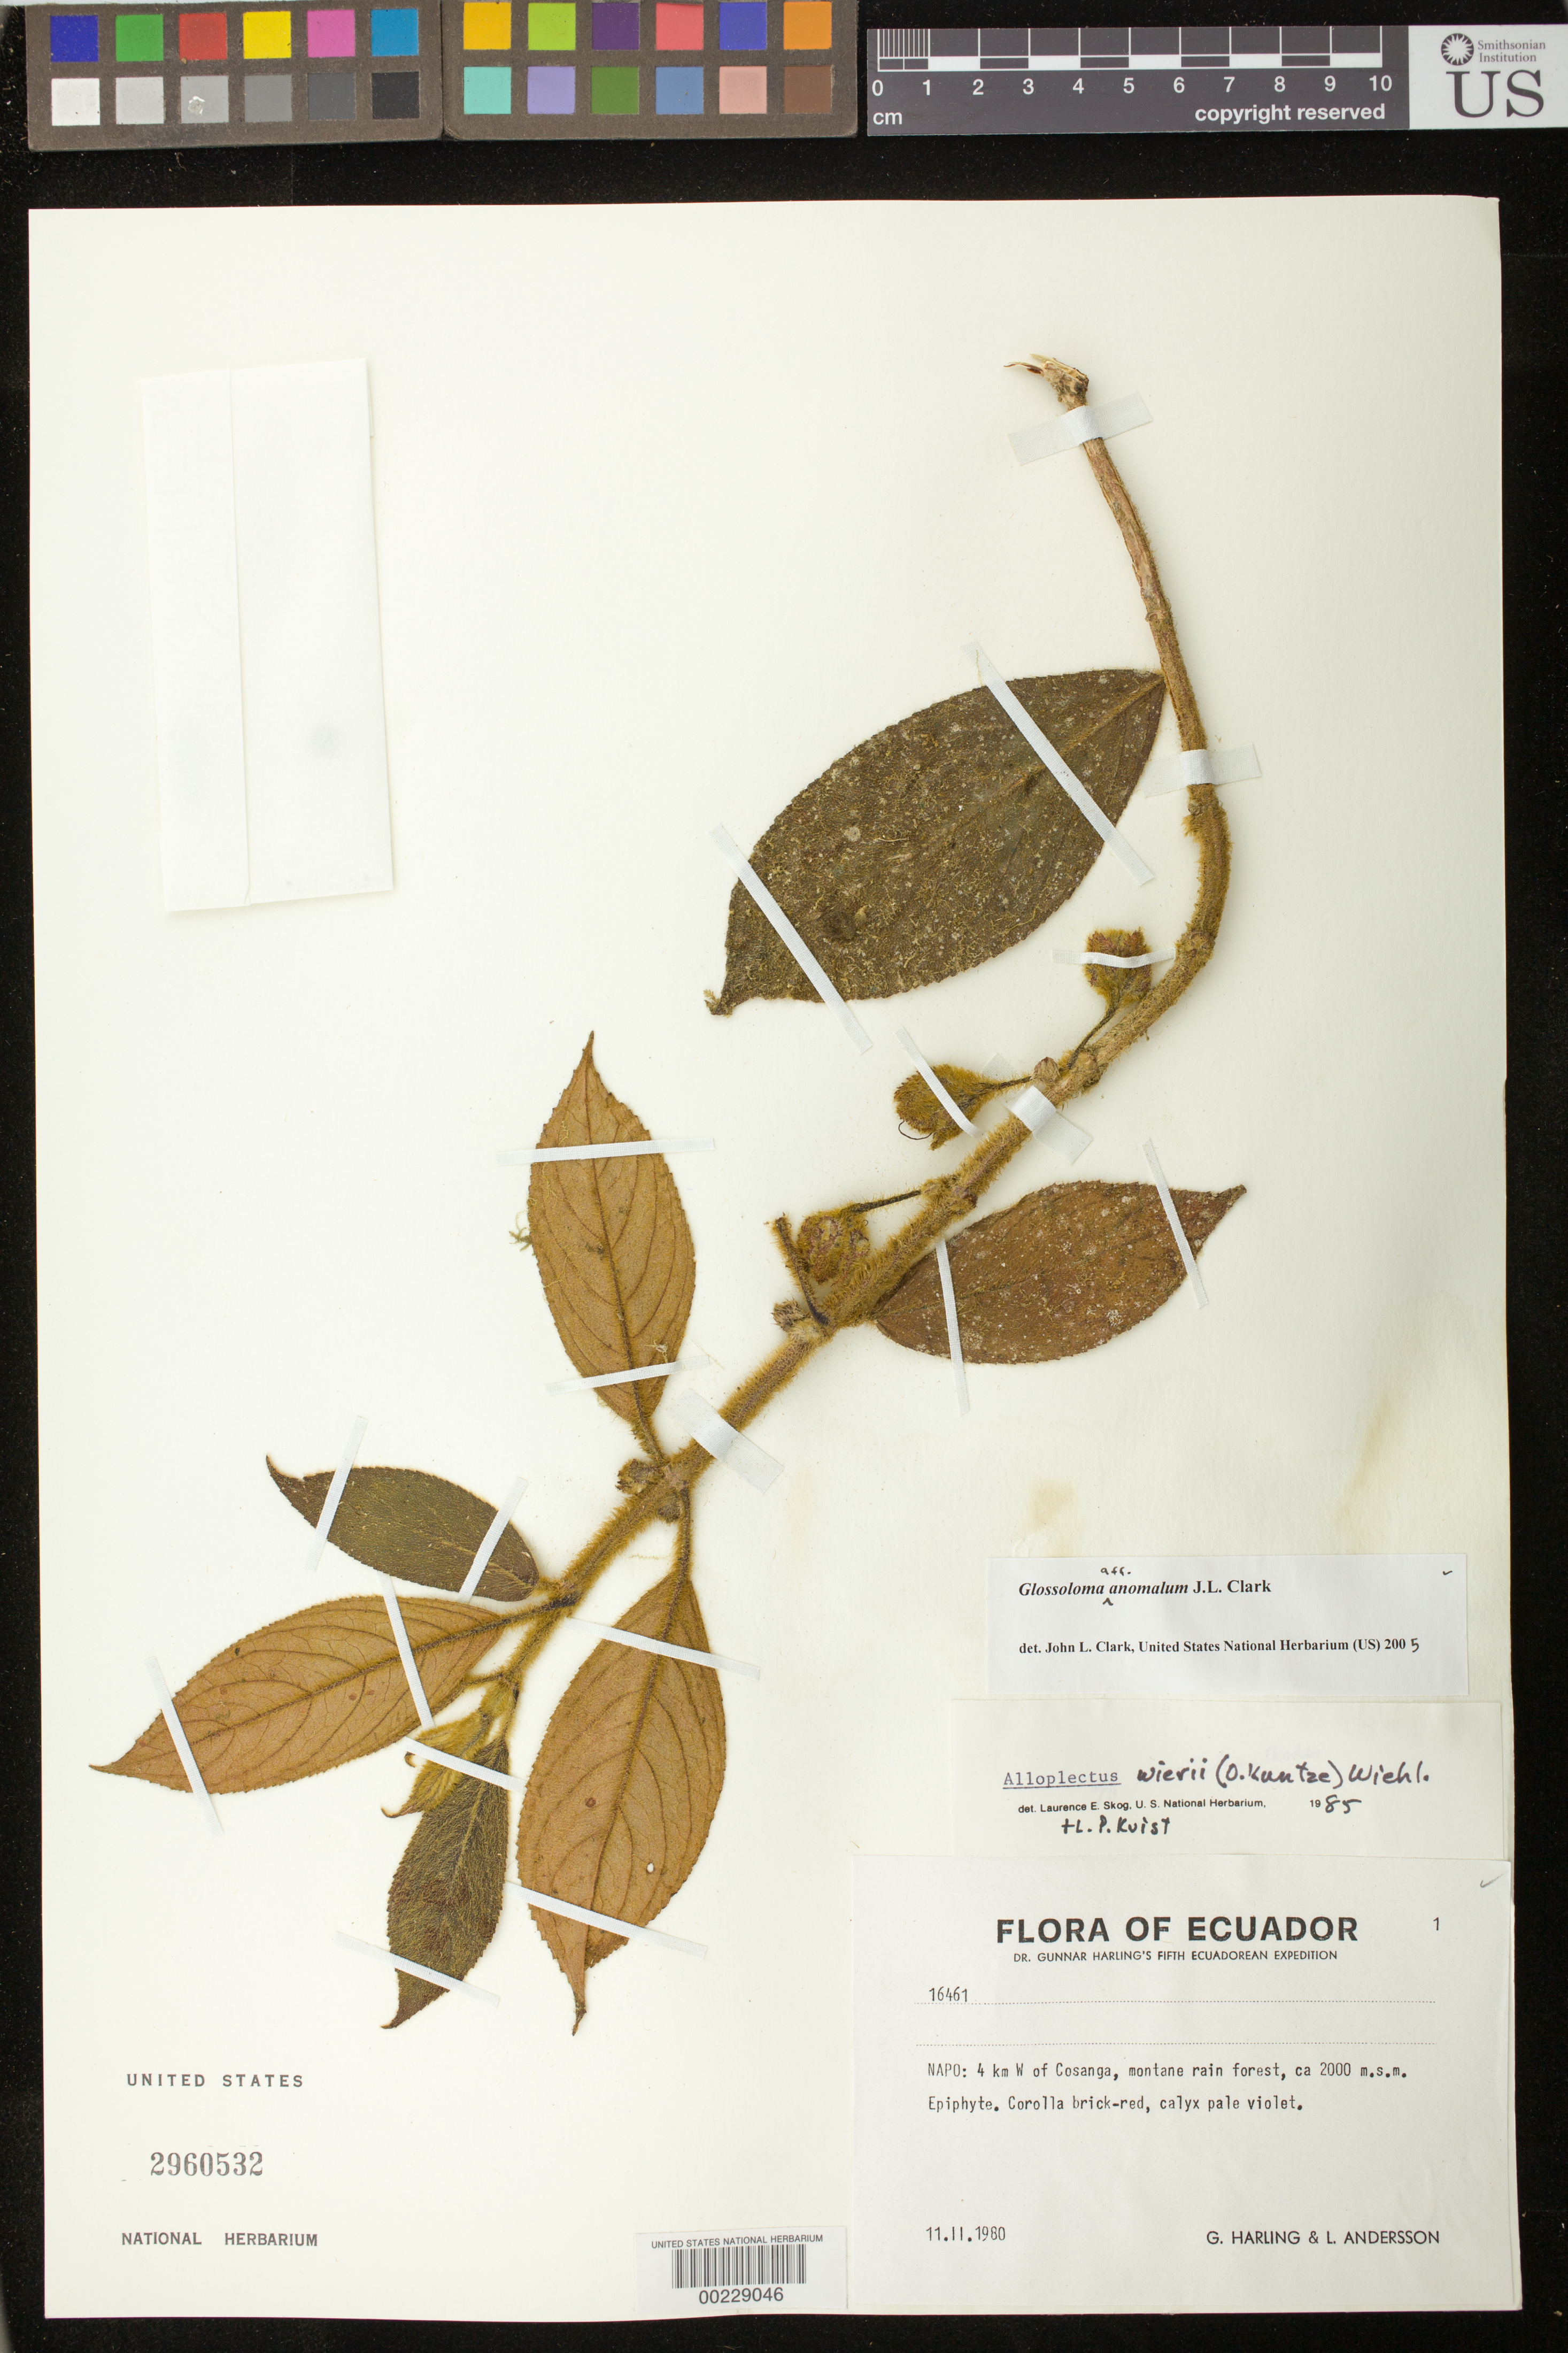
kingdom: Plantae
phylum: Tracheophyta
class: Magnoliopsida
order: Lamiales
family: Gesneriaceae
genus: Glossoloma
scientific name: Glossoloma anomalum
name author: J.L. Clark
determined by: Clark, J. L., (SEL), The Marie Selby Botanical Garden (UNITED STATES)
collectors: G. Harling & L. Andersson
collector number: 16461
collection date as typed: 11 Feb 1980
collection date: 1980-02-11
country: Ecuador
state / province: Napo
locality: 4 km W of Cosanga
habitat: Montane rain forest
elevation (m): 2000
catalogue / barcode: US 2960532